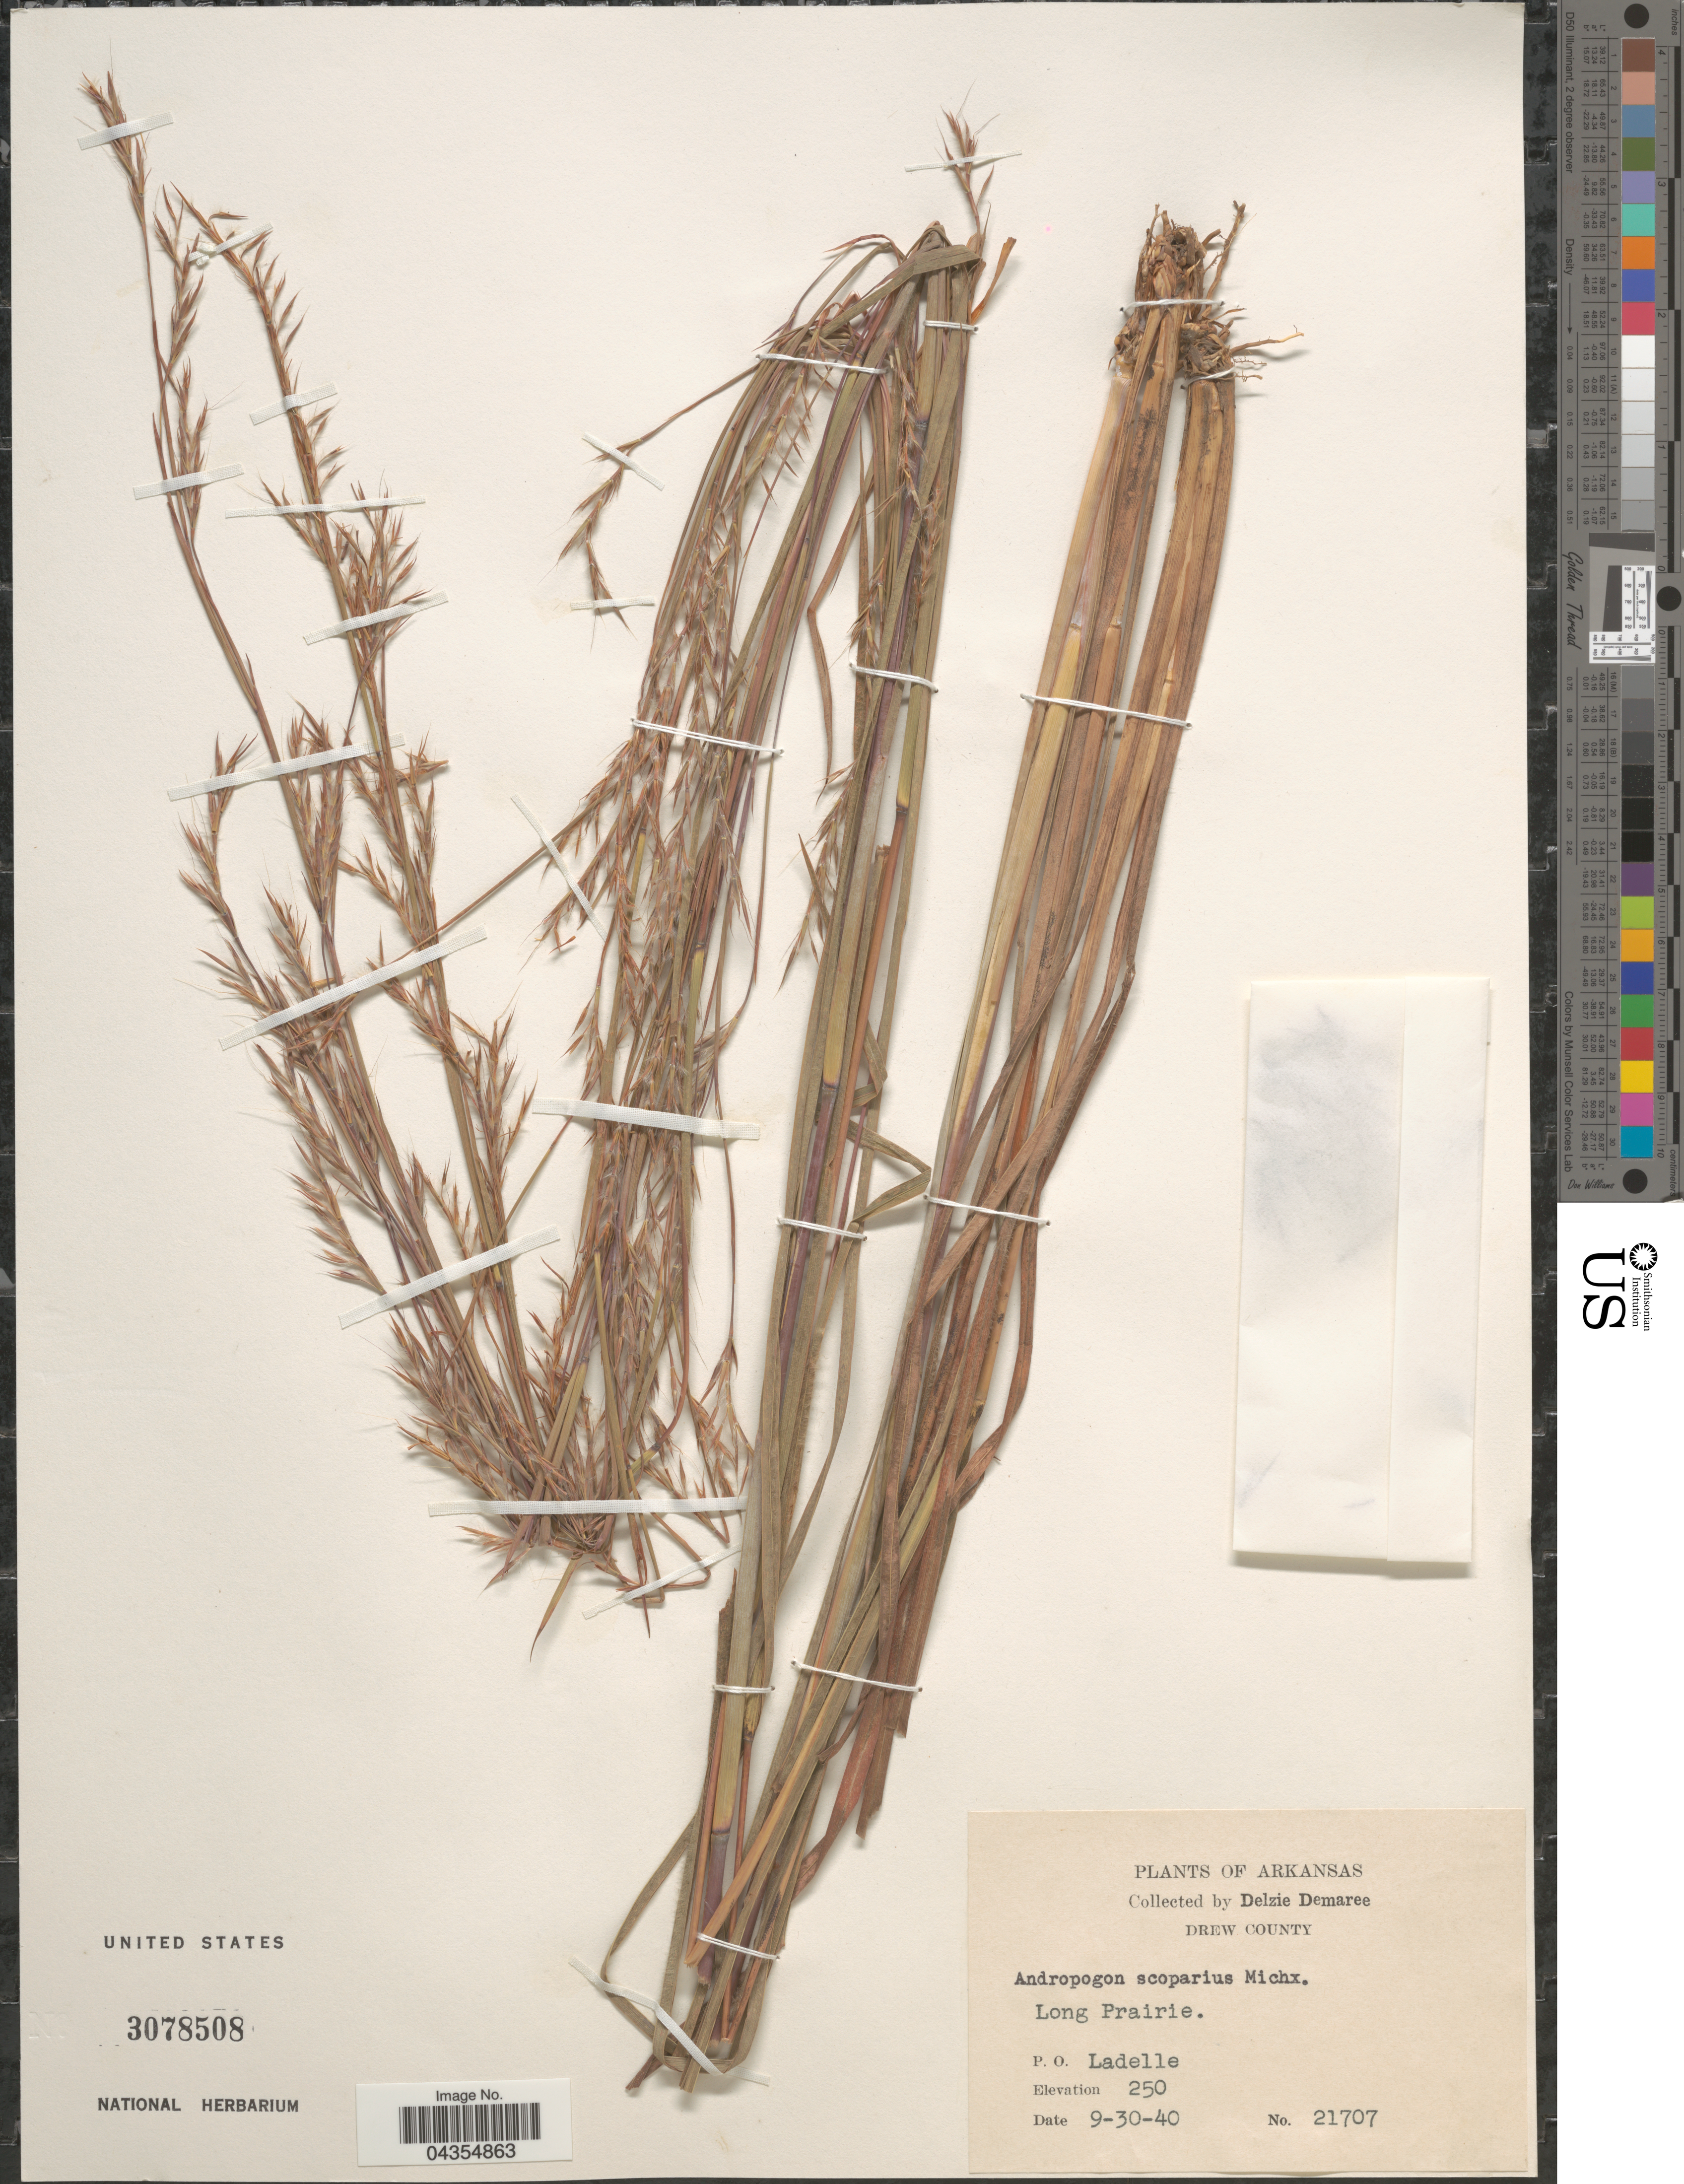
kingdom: Plantae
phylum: Tracheophyta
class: Liliopsida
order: Poales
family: Poaceae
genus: Schizachyrium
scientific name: Schizachyrium sanguineum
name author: (Retz.) Alston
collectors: D. Demaree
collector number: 21707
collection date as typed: Transcribed d/m/y: 30/9/40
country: United States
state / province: Arkansas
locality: Drew County. Long Prairie. P. O. Ladelle.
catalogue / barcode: US 3078508